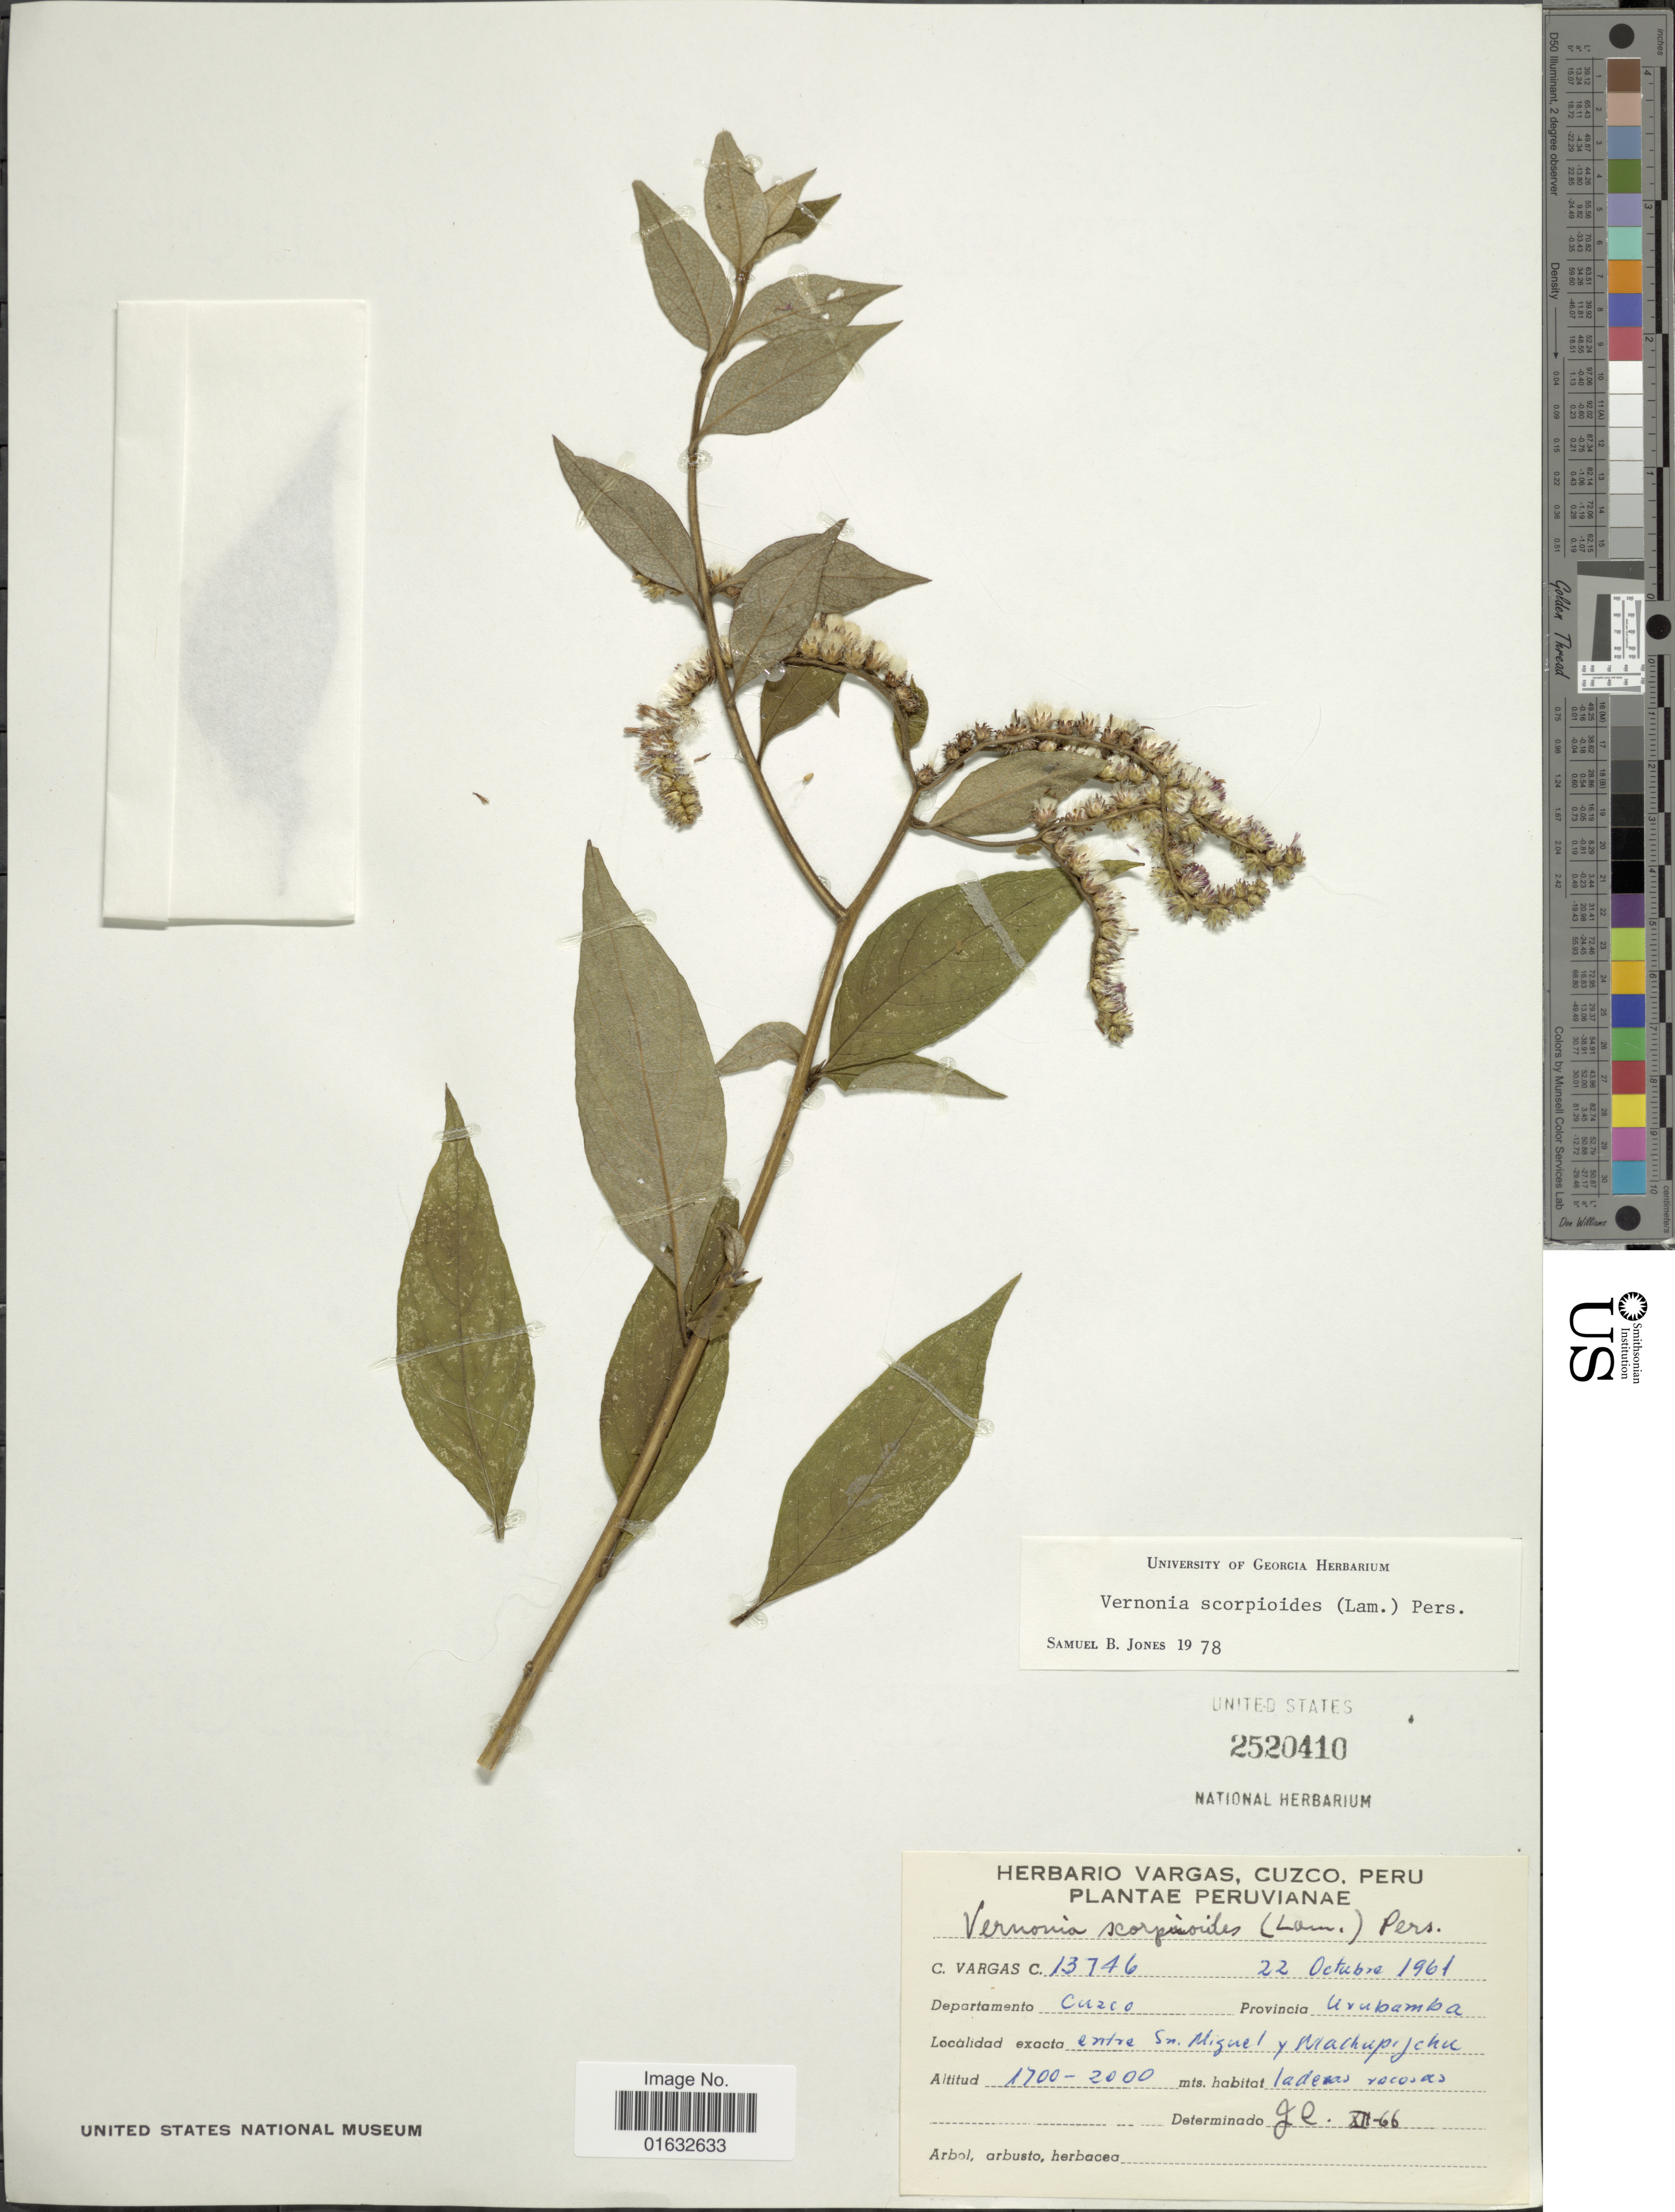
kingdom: Plantae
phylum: Tracheophyta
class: Magnoliopsida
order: Asterales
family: Asteraceae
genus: Cyrtocymura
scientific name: Cyrtocymura scorpioides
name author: (Lam.) H. Rob.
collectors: C. Vargas Calderón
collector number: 13746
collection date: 1961-10-22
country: Peru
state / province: Cusco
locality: Provincia, Urubamba. Entre San Miguel y Machupicchu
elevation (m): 1700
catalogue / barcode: US 2520410